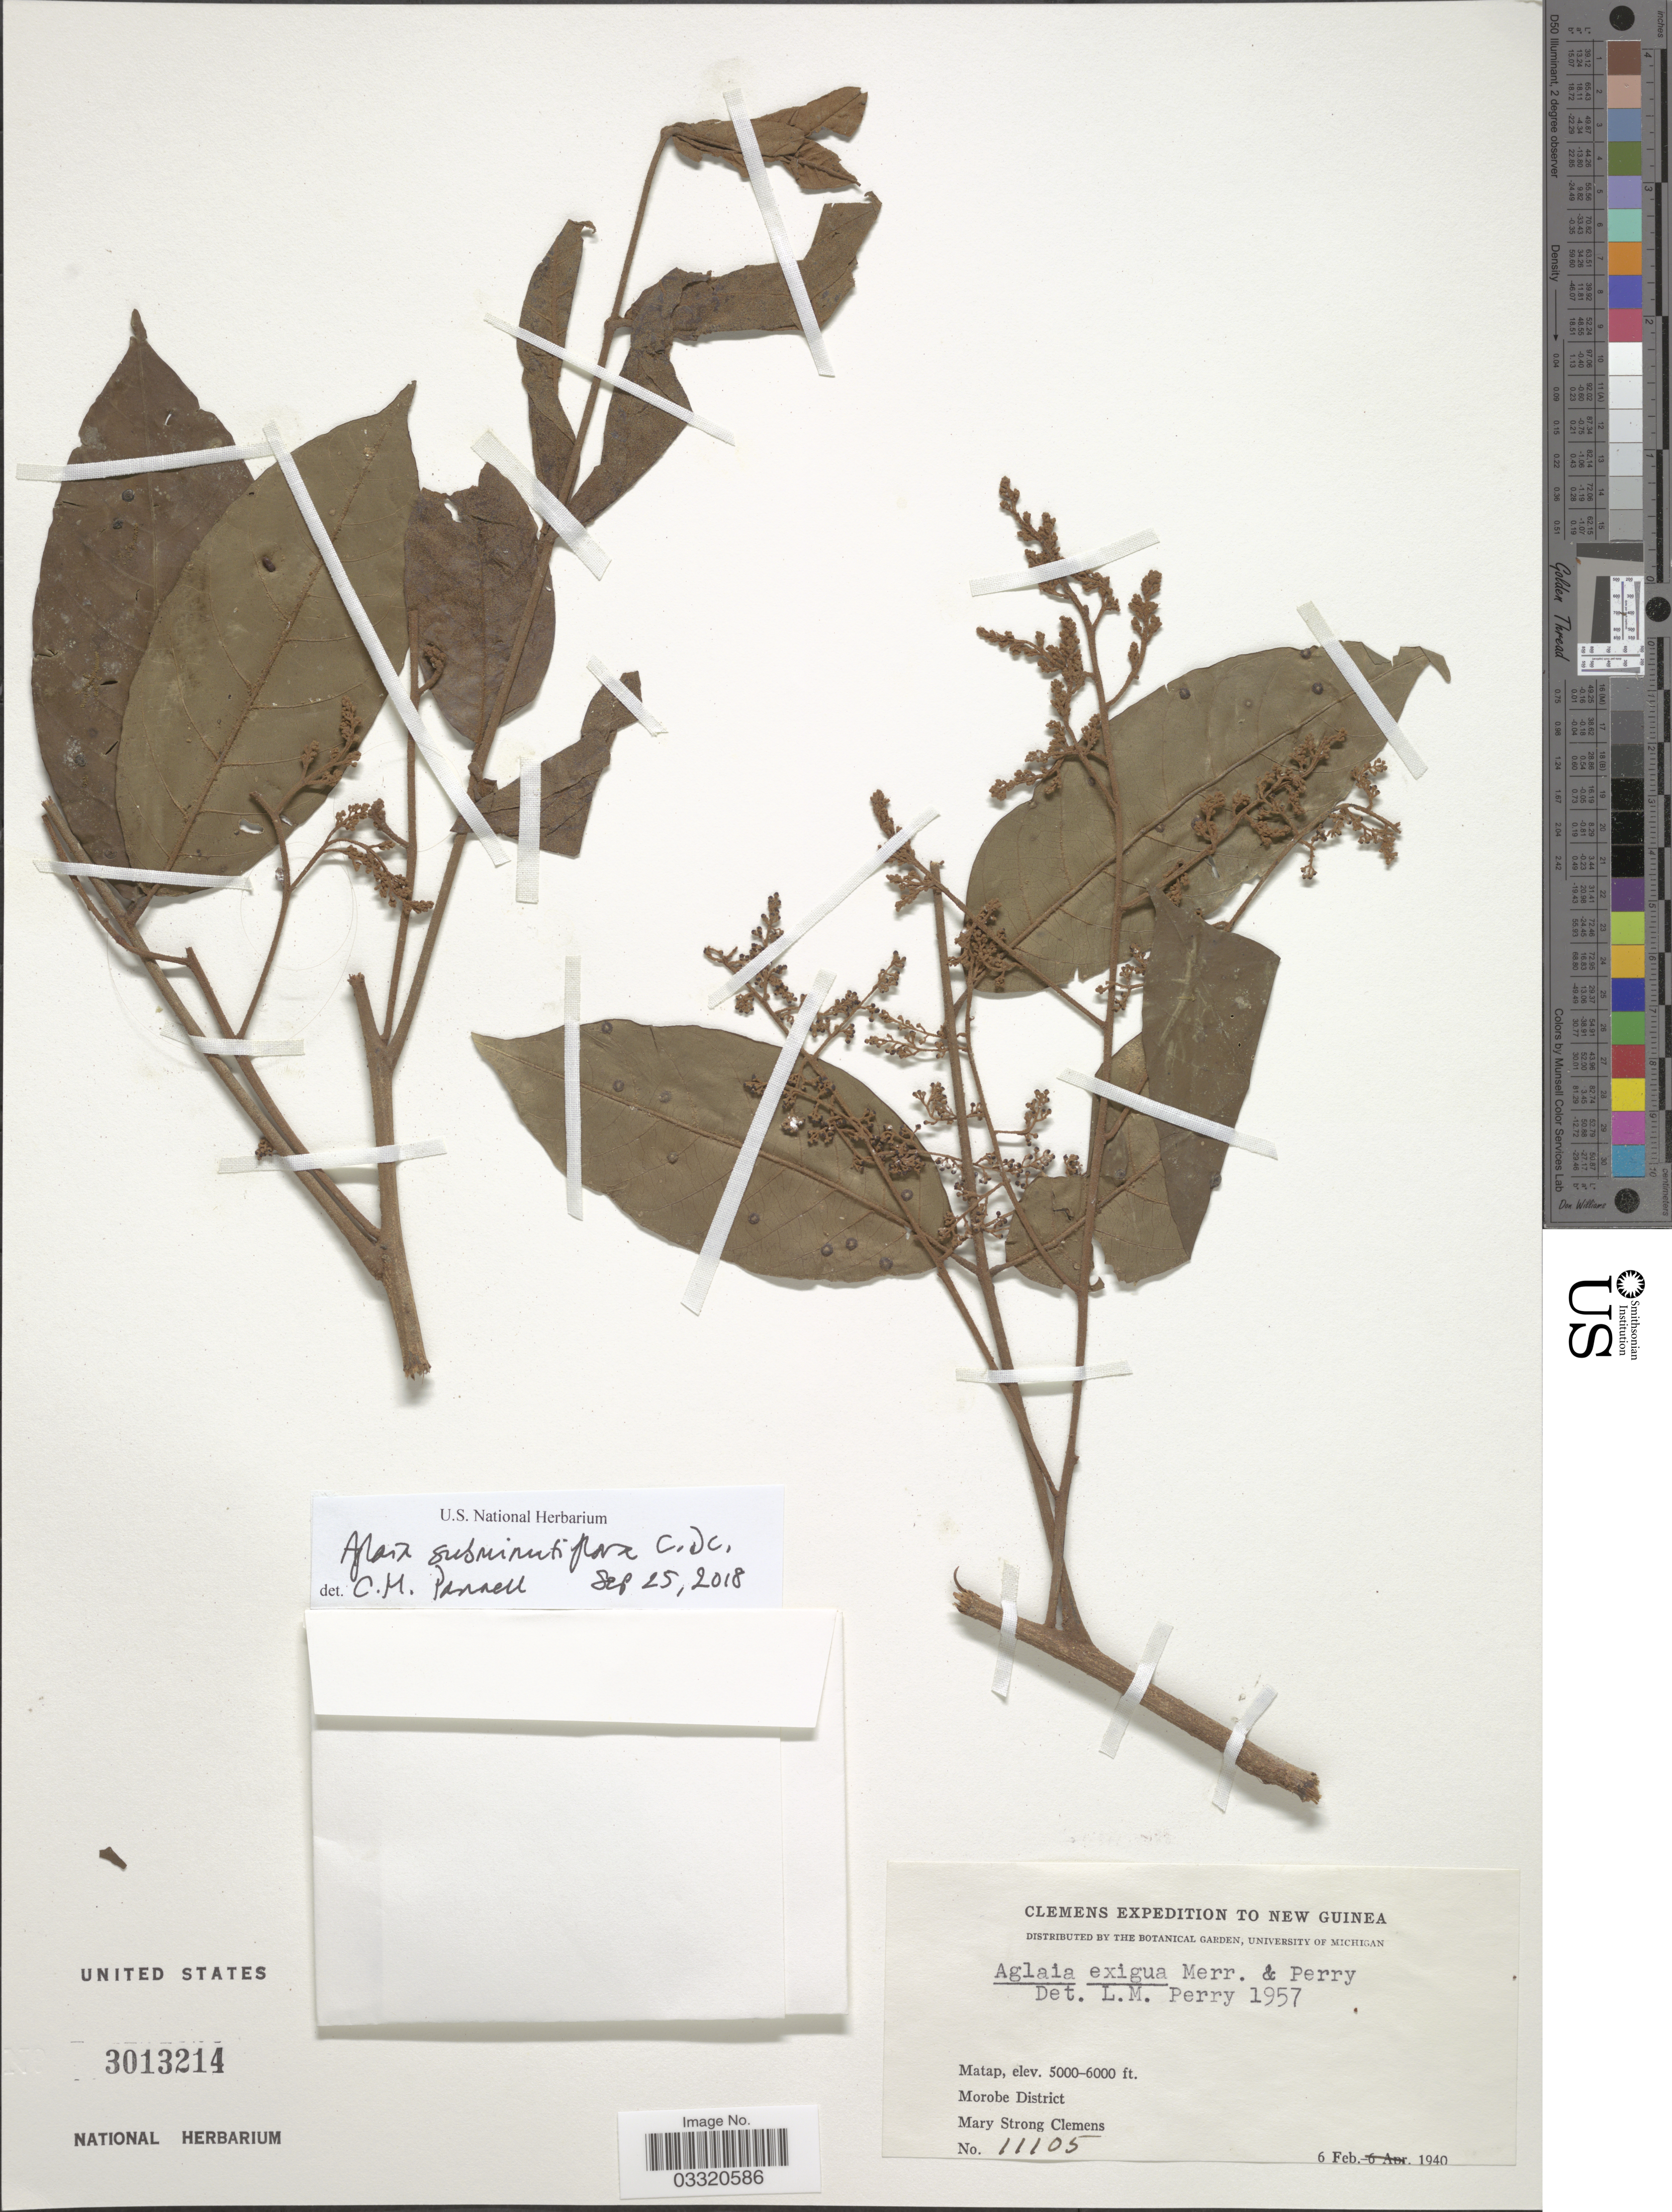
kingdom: Plantae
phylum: Tracheophyta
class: Magnoliopsida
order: Sapindales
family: Meliaceae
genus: Aglaia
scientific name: Aglaia subminutiflora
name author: C. DC.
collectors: M. S. Clemens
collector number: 11105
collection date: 1940-02-06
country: Papua New Guinea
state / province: Morobe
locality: New Guinea. Matap, Morobe District.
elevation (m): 1524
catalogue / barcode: US 3013214